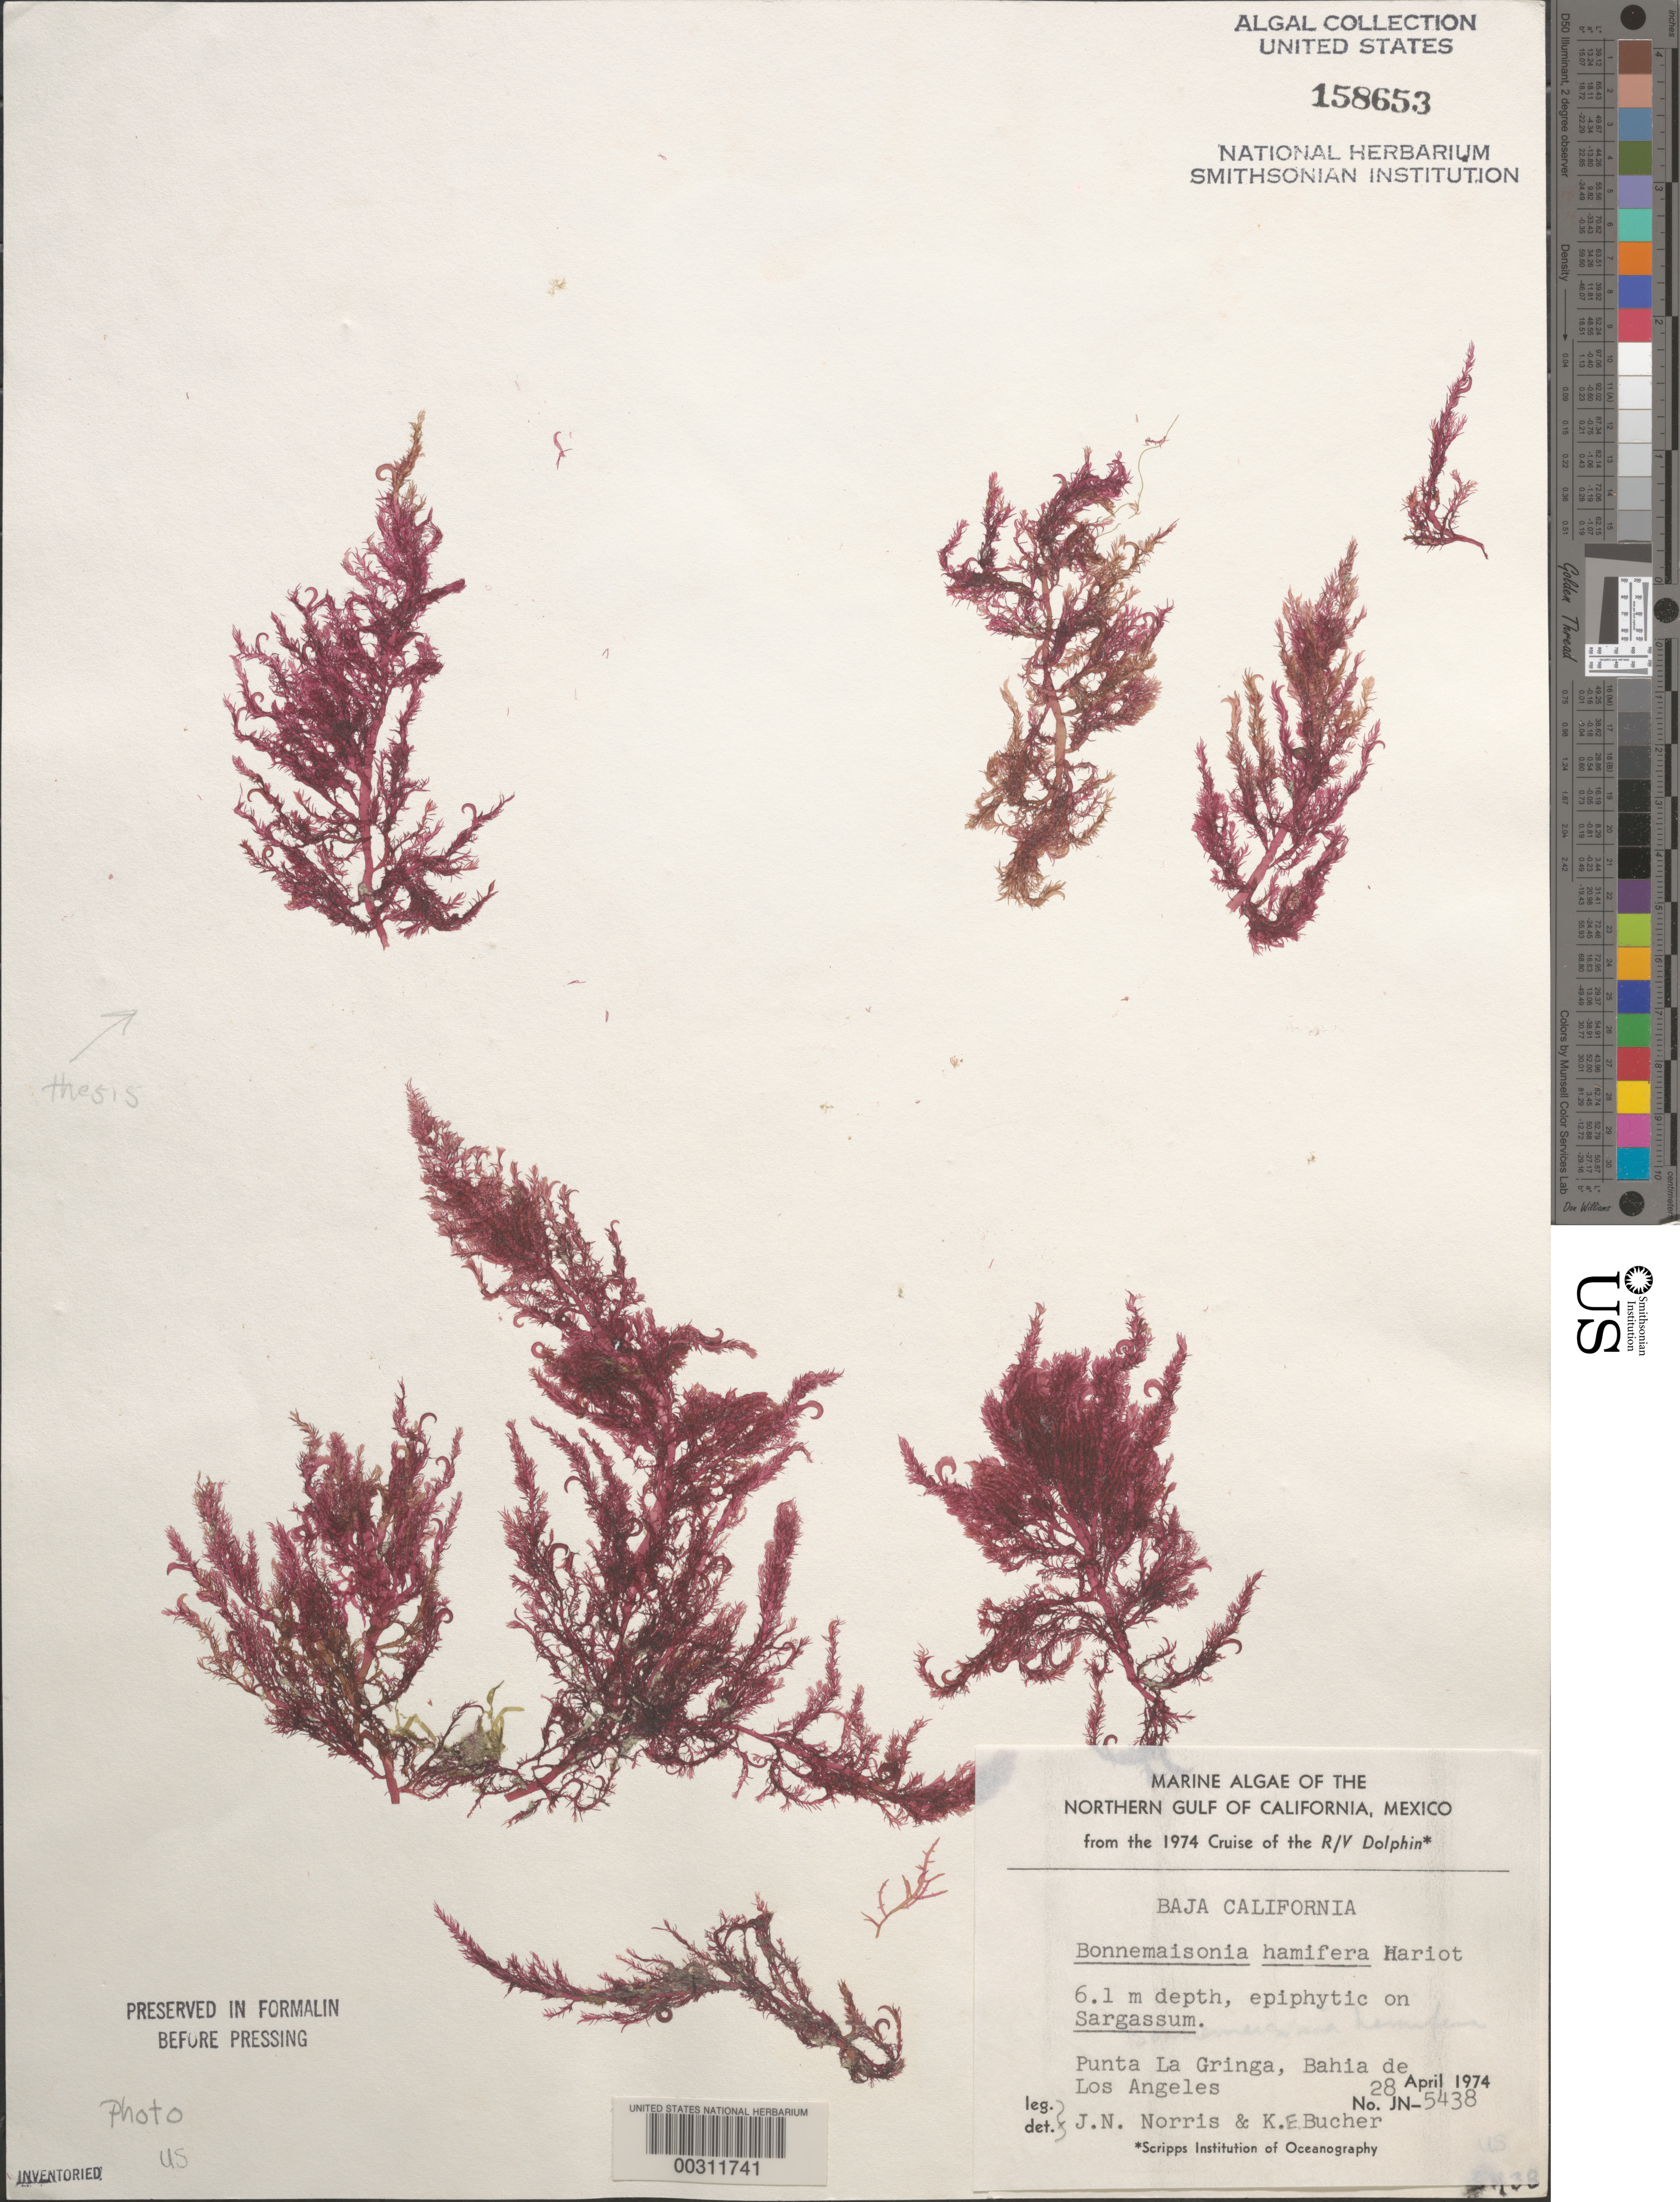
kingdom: Plantae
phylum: Rhodophyta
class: Florideophyceae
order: Bonnemaisoniales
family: Bonnemaisoniaceae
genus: Bonnemaisonia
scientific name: Bonnemaisonia hamifera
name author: P. Hariot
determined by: Norris, J. N.; Bucher, K. E.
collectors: J. N. Norris & K. E. Bucher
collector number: JN-5438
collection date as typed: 28 Apr 1974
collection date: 1974-04-28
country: Mexico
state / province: Baja California Norte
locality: Punta La Gringa, Bahia de los Angeles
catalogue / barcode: US 158653